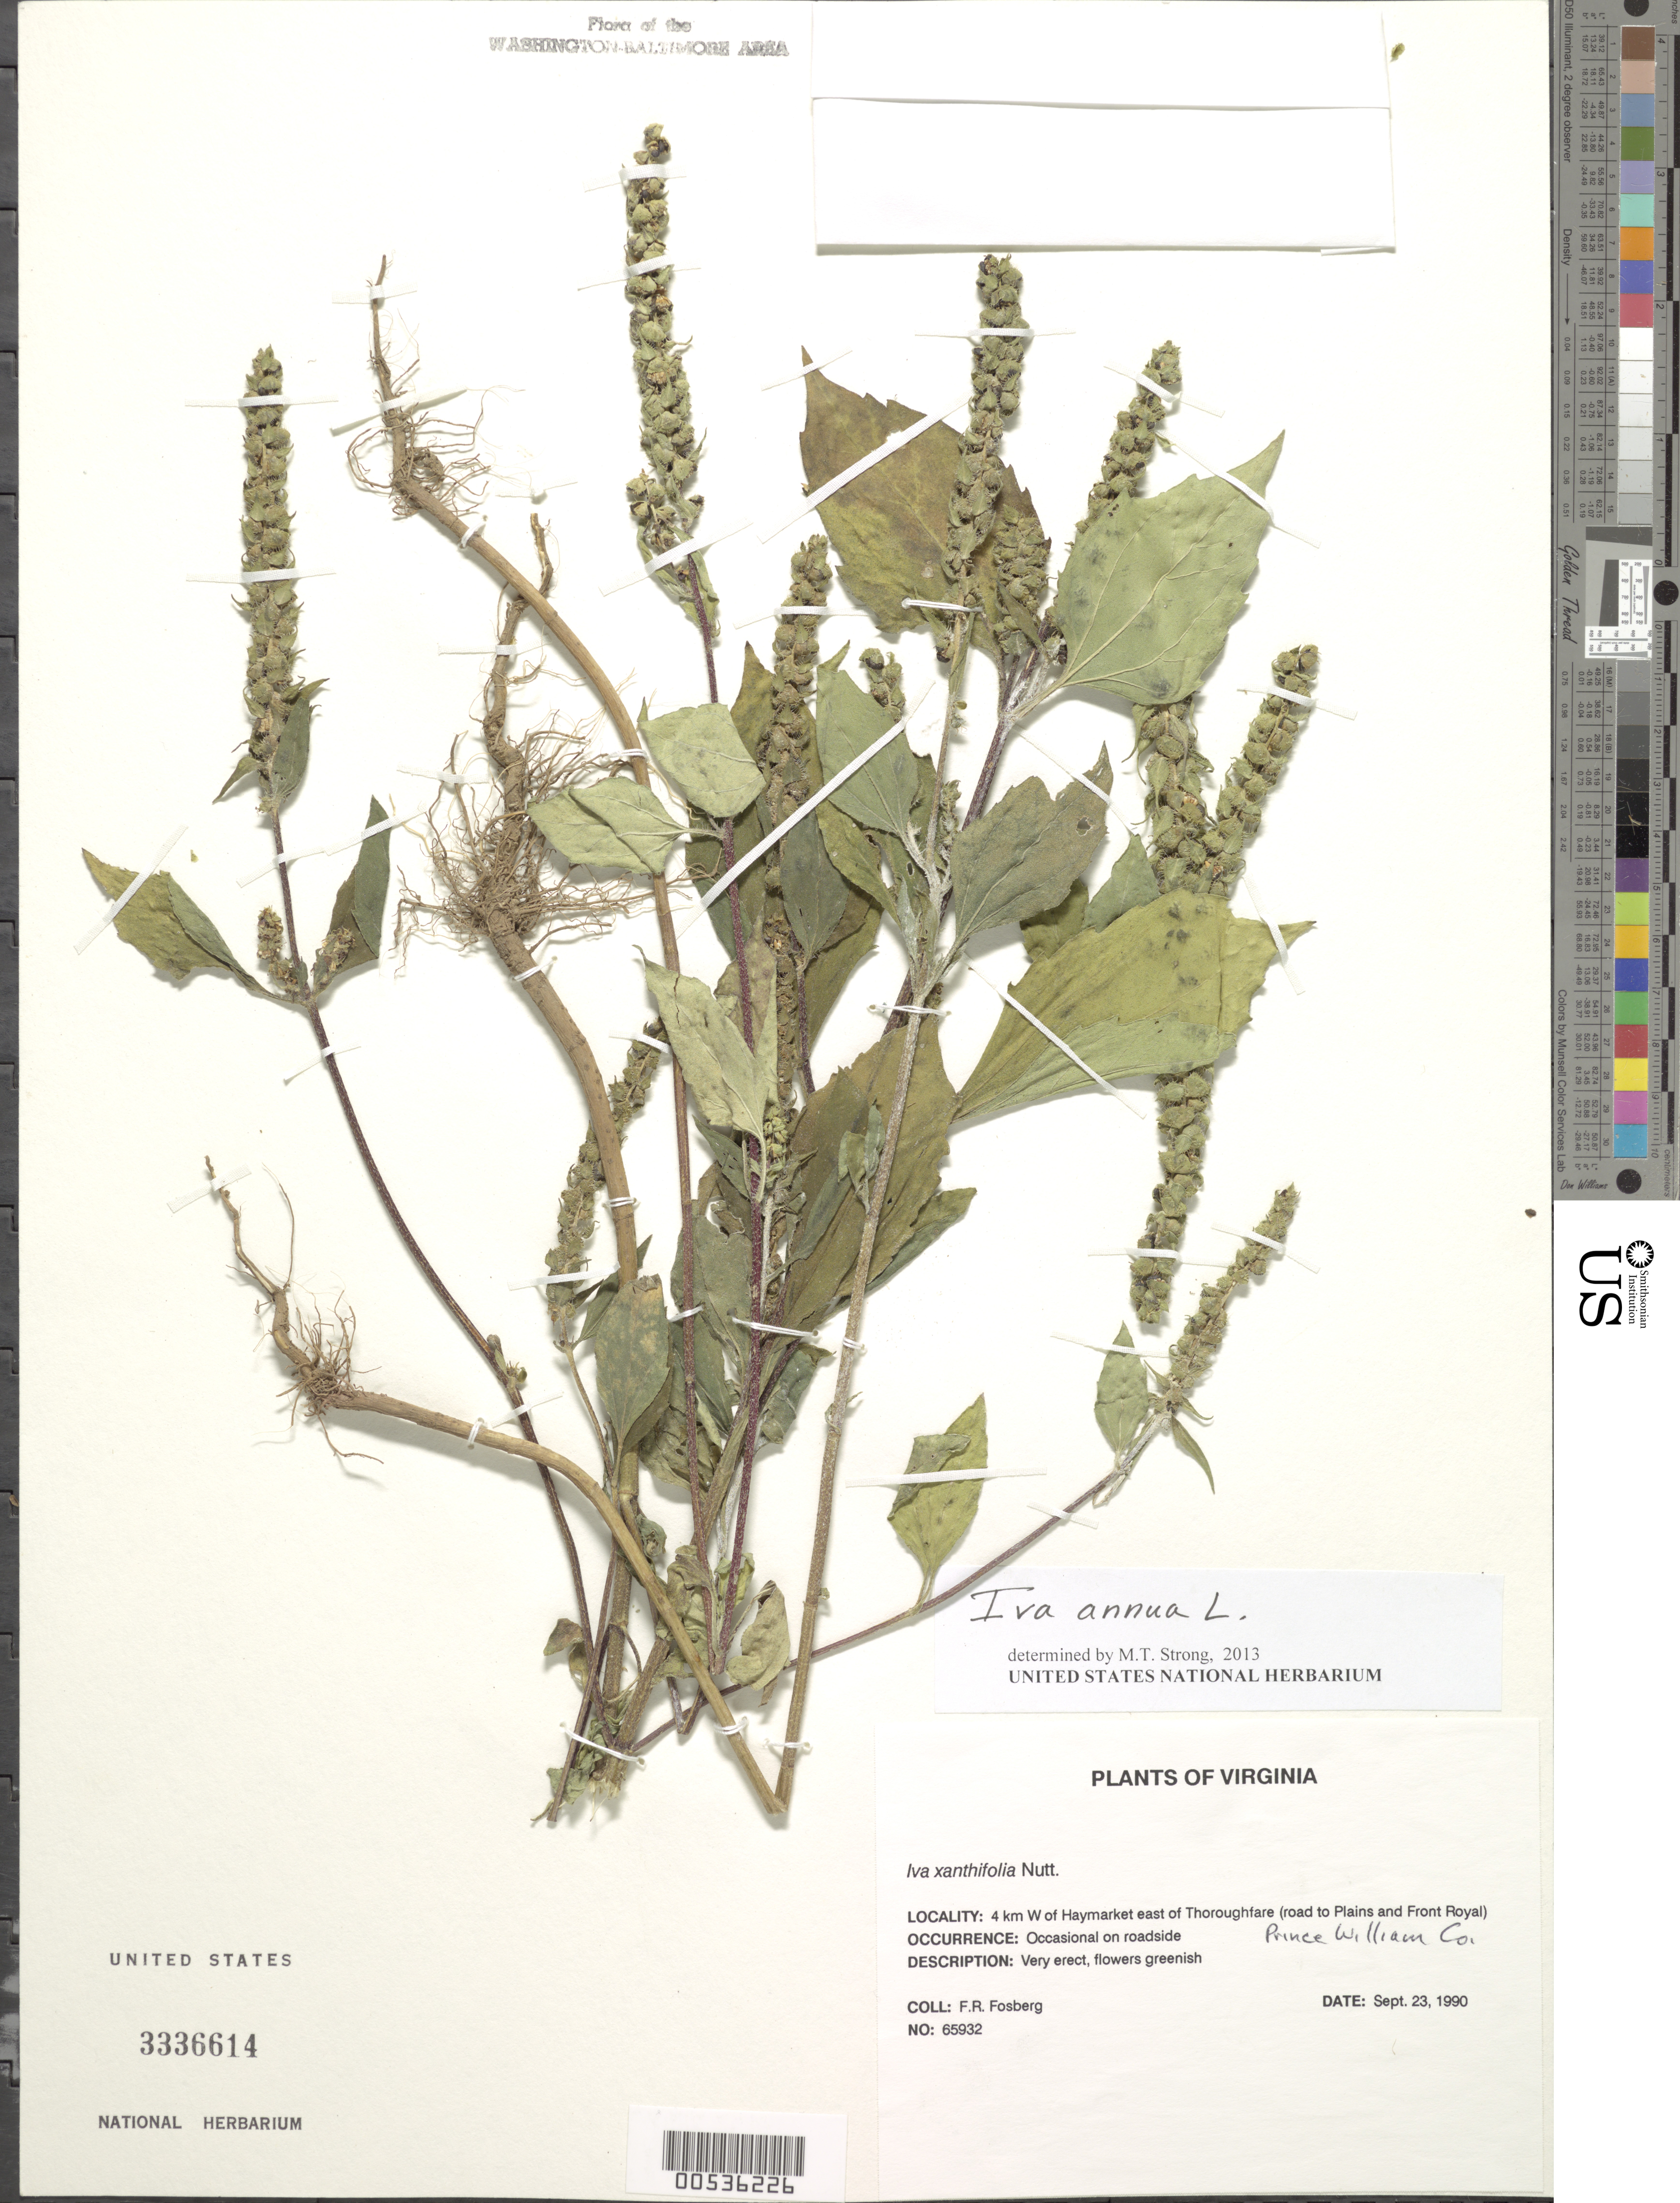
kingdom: Plantae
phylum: Tracheophyta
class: Magnoliopsida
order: Asterales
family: Asteraceae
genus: Iva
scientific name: Iva annua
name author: L.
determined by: Strong, M. T., (US), Smithsonian Institution - National Museum of Natural History (UNITED STATES)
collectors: F. R. Fosberg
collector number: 65932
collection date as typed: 23 Sep 1990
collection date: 1990-09-23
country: United States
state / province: Virginia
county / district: Prince William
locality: W of Haymarket, E of Thorofare (road to Plains and front Royal) Bull Run Mts.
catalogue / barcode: US 3336614